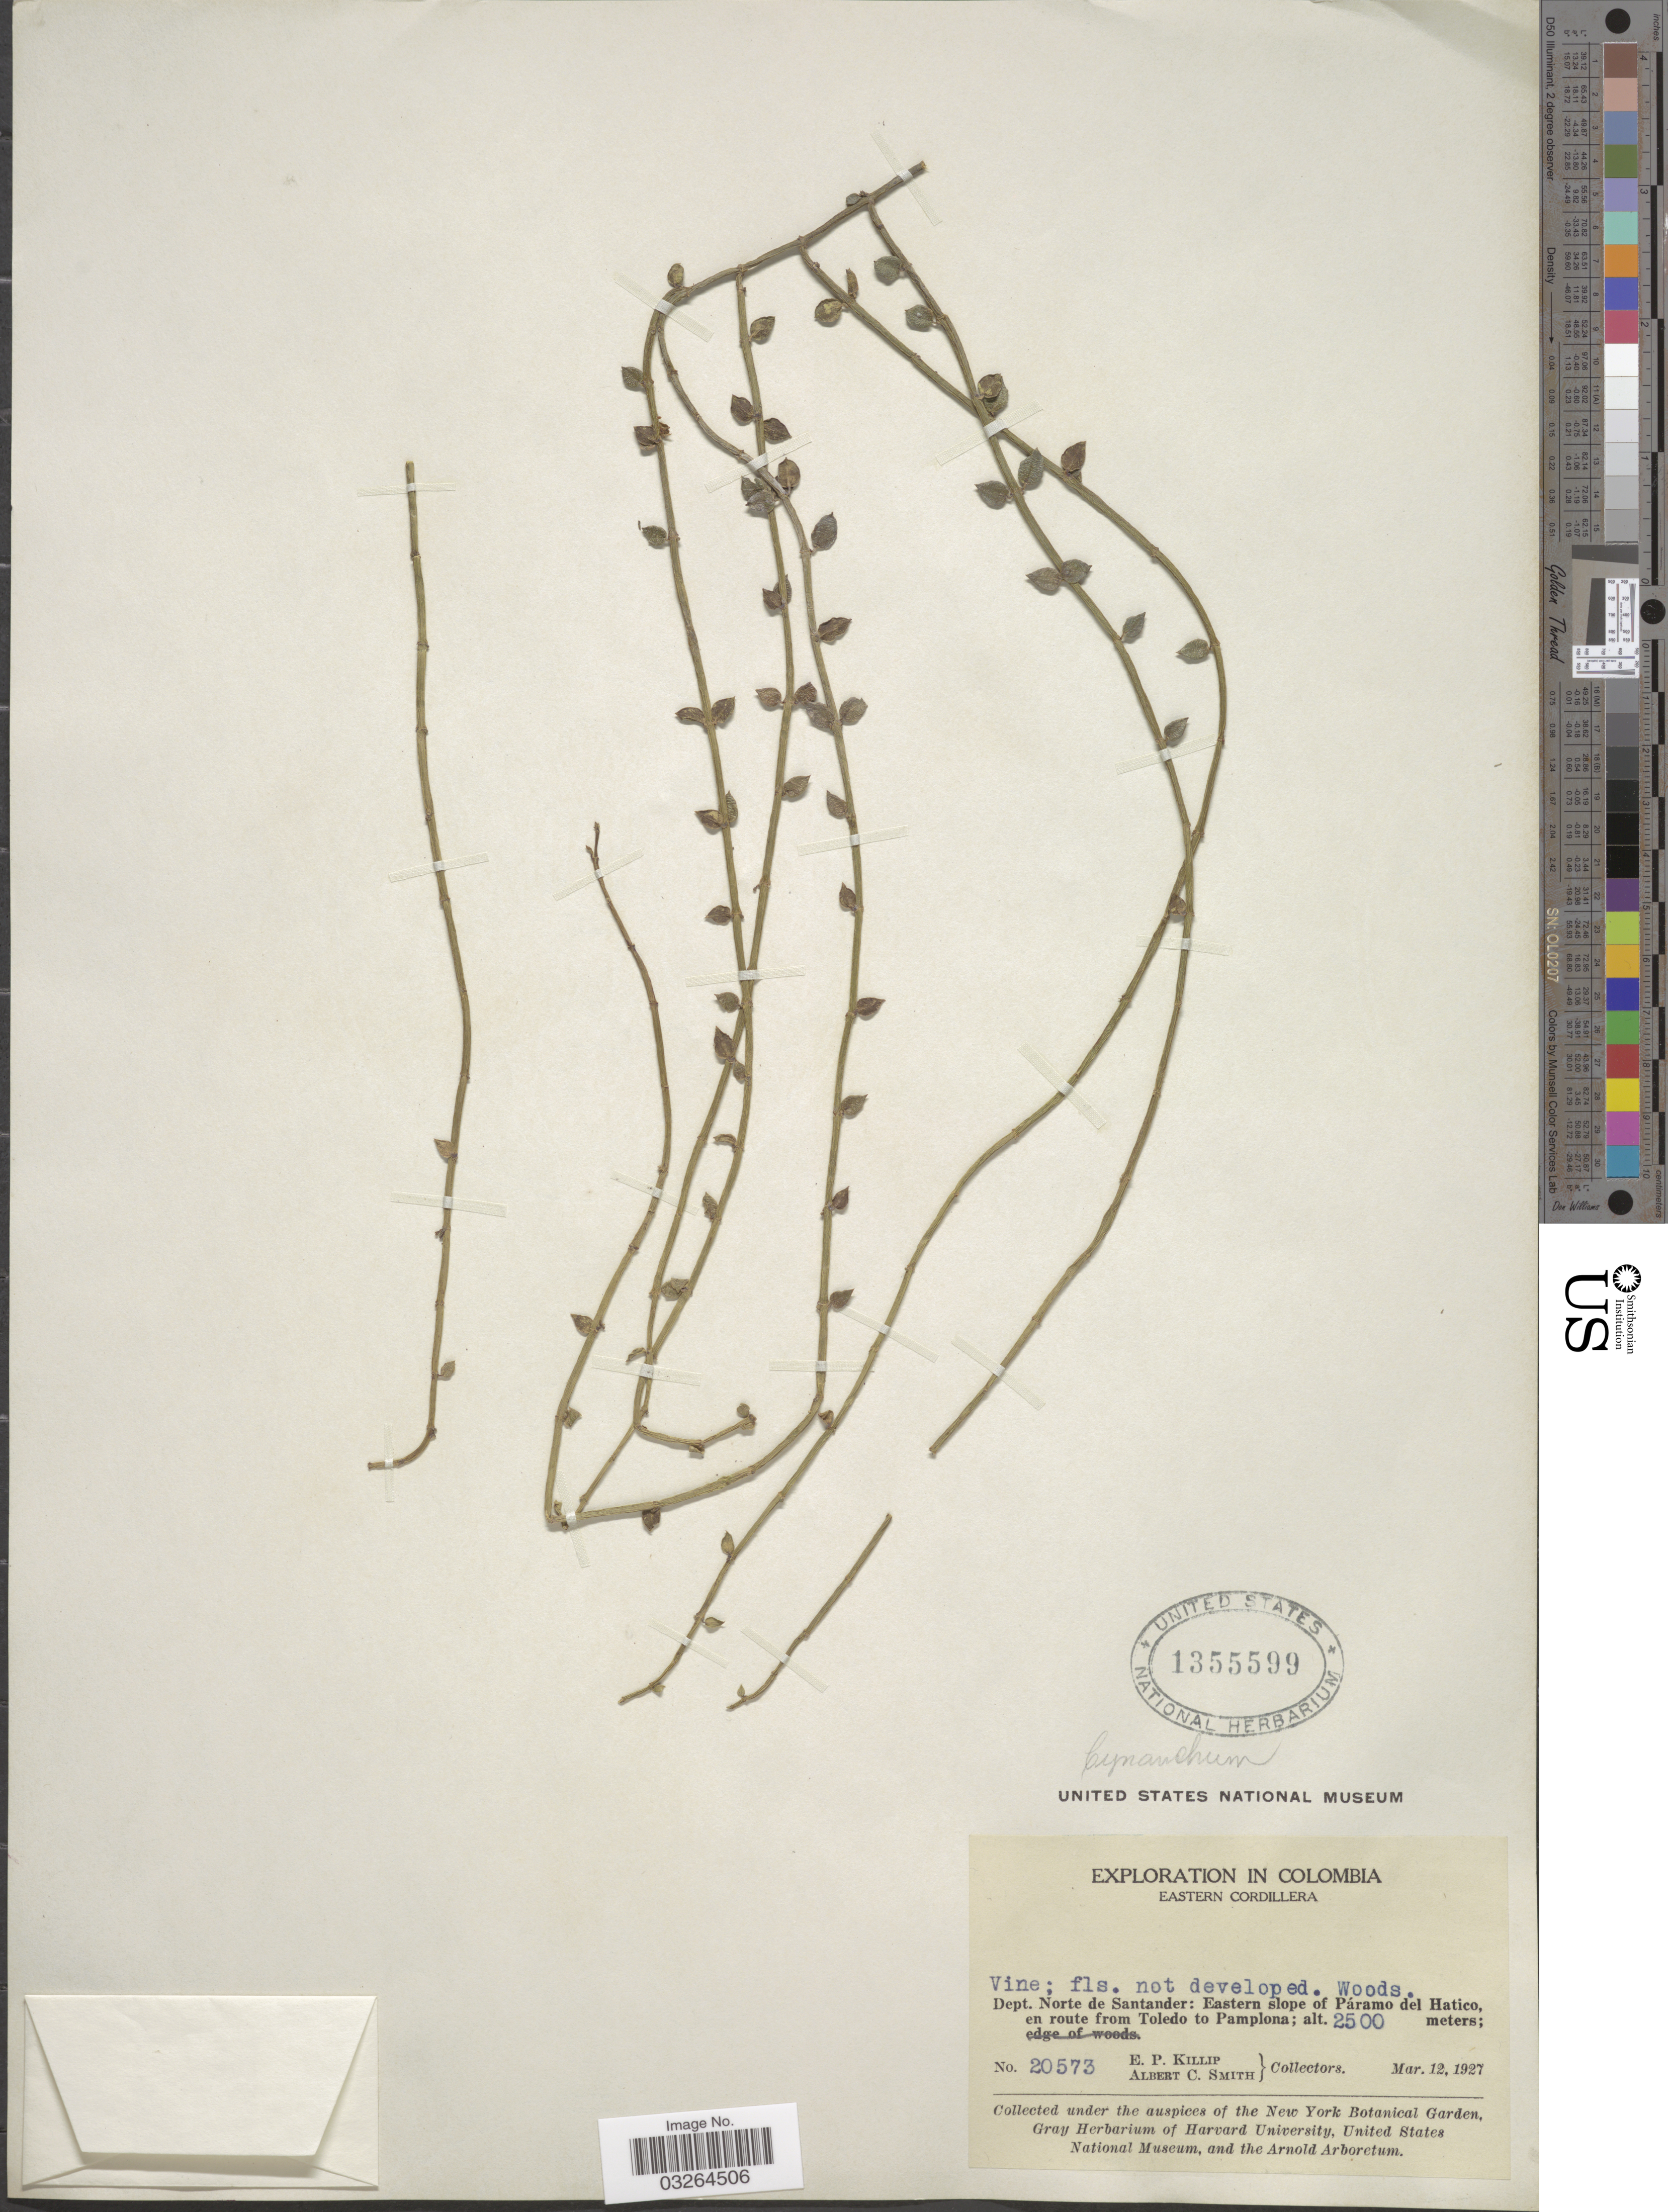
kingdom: Plantae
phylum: Tracheophyta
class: Magnoliopsida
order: Gentianales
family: Apocynaceae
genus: Scyphostelma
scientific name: Scyphostelma rugosum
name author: (Turcz.) Morillo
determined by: Liede-Schumann, Sigrid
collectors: E. P. Killip & A. C. Smith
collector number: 205736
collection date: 1927-03-12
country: Colombia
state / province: Norte de Santander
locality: Eastern Cordillera. Dept. Norte de Santander: Eastern slope of Páramo del Hatico, en route from Toledo to Pamplona.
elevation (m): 2500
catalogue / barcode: US 1355599